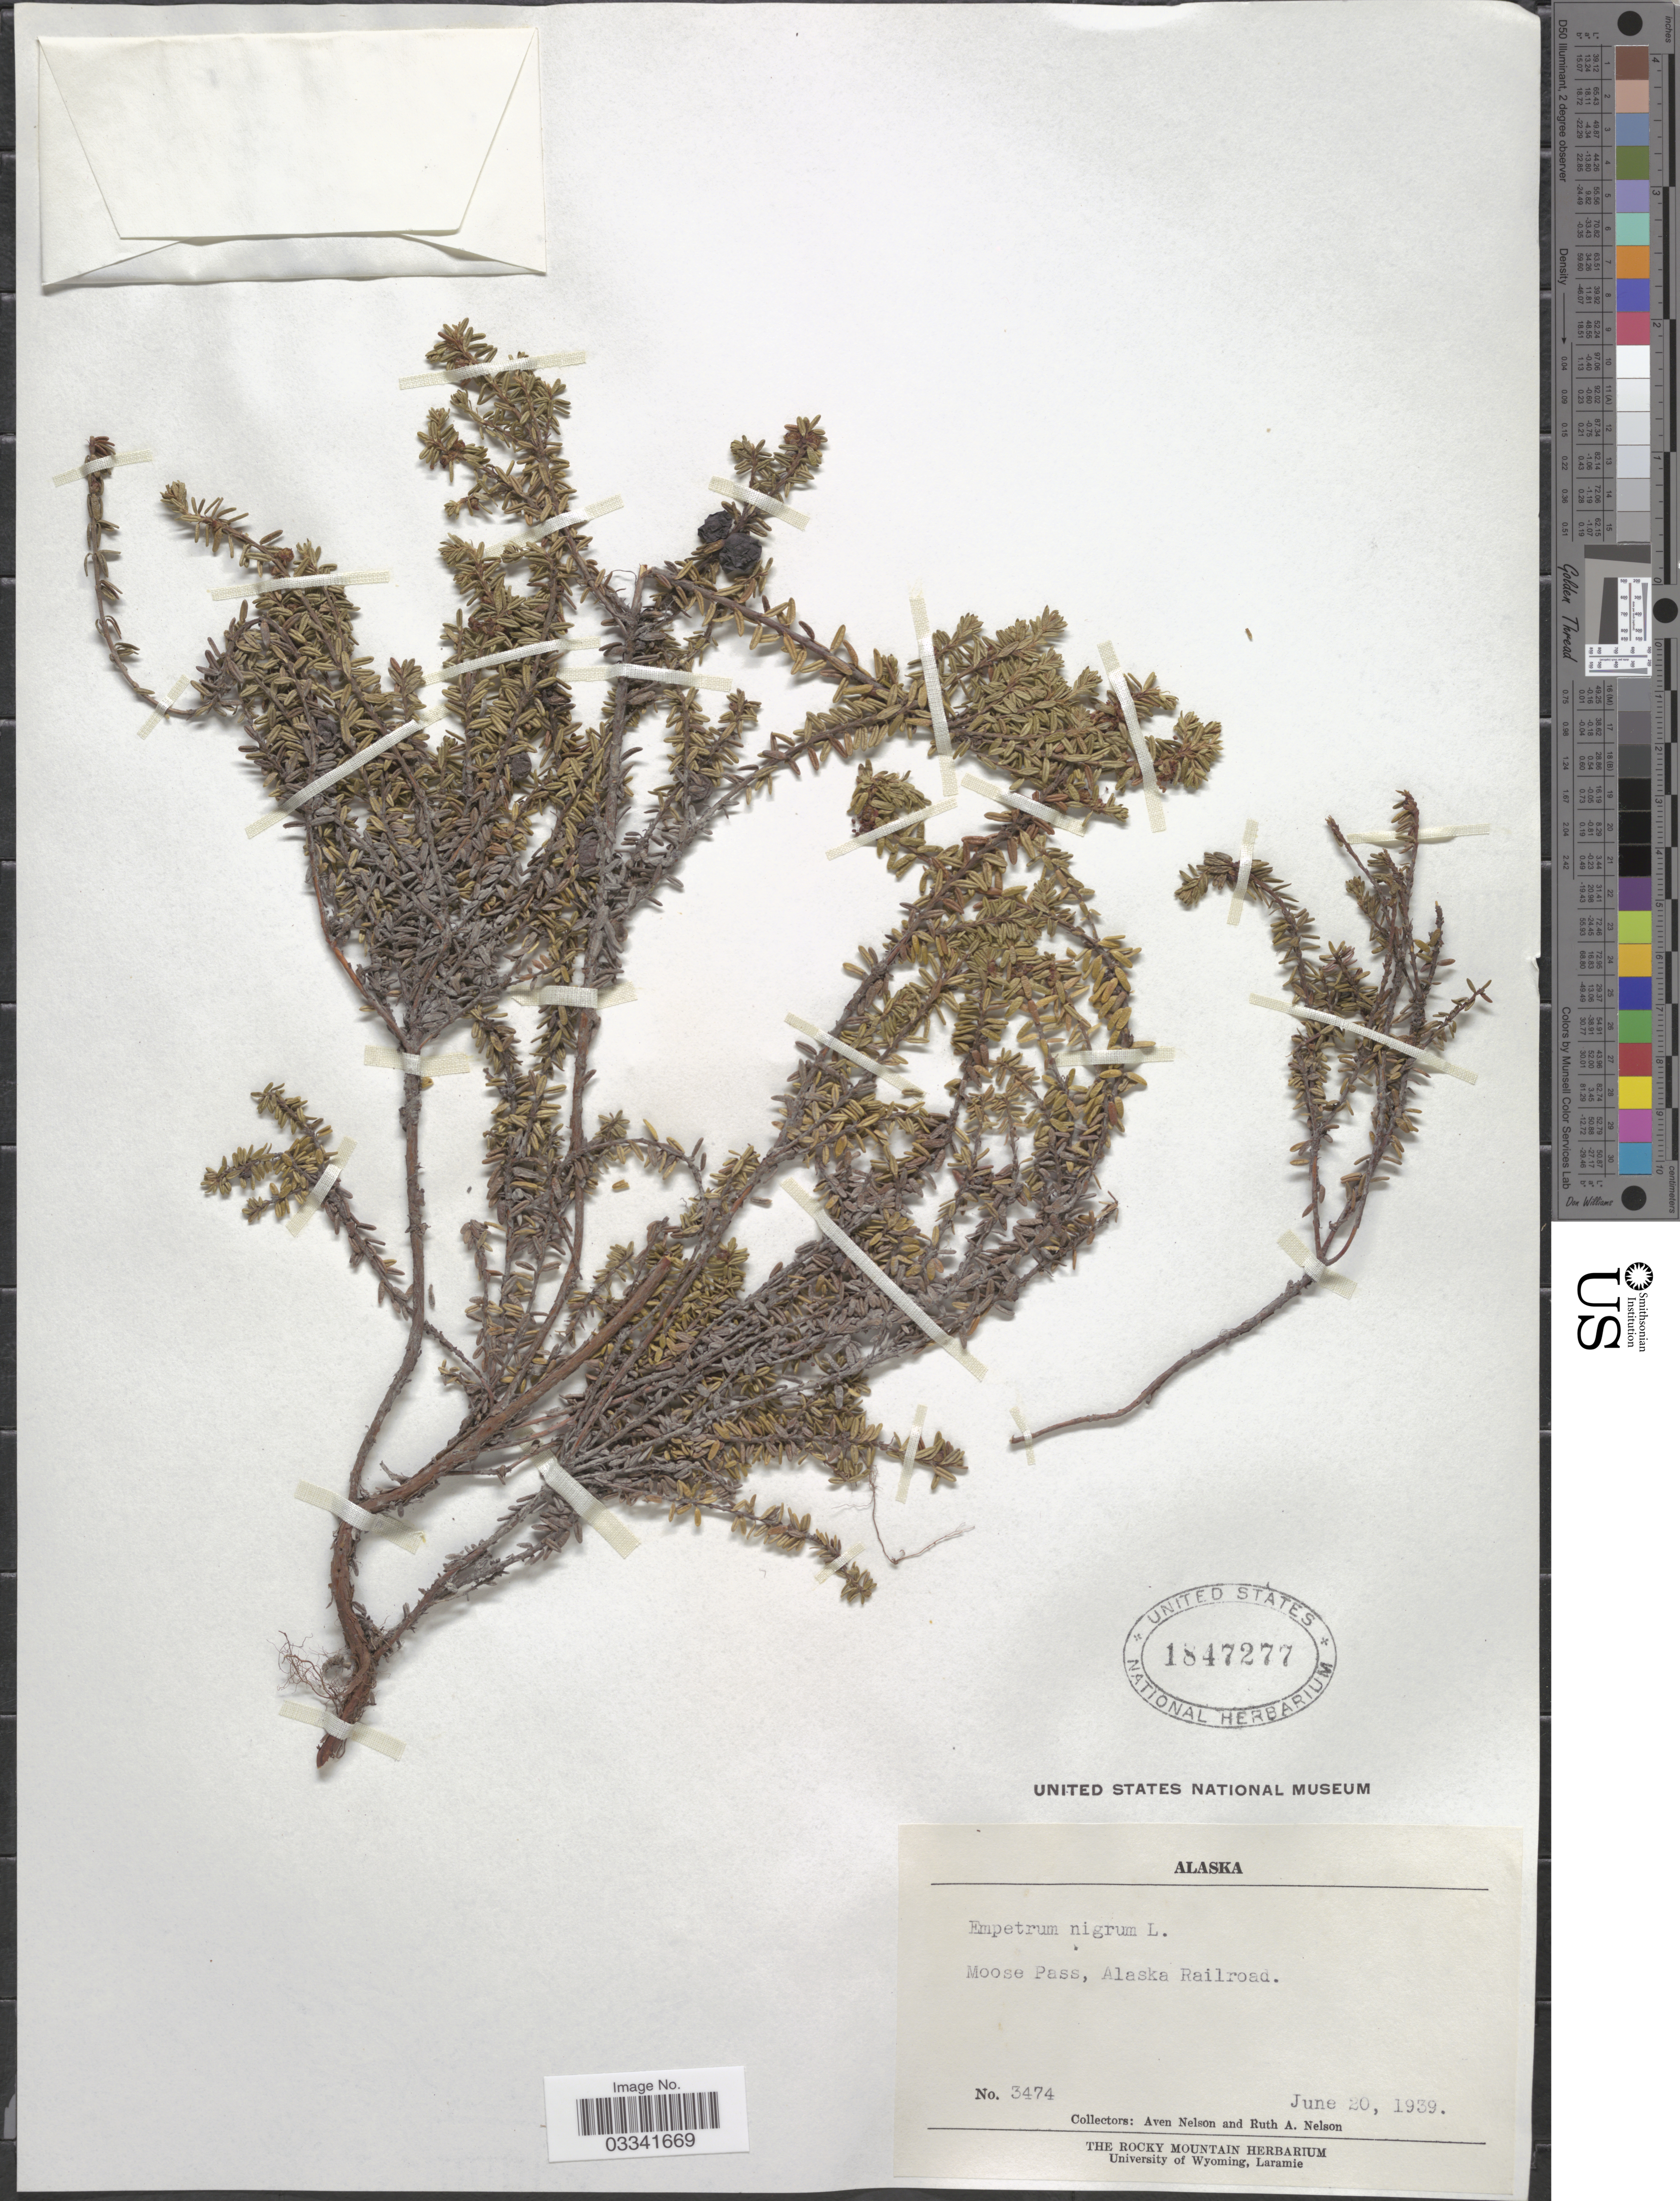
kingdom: Plantae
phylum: Tracheophyta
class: Magnoliopsida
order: Ericales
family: Ericaceae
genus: Empetrum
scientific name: Empetrum nigrum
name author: L.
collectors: A. Nelson & R. A. Nelson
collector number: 3474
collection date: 1939-06-20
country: United States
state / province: Alaska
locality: Moose Pass, Alaska Railroad.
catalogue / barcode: US 1847277